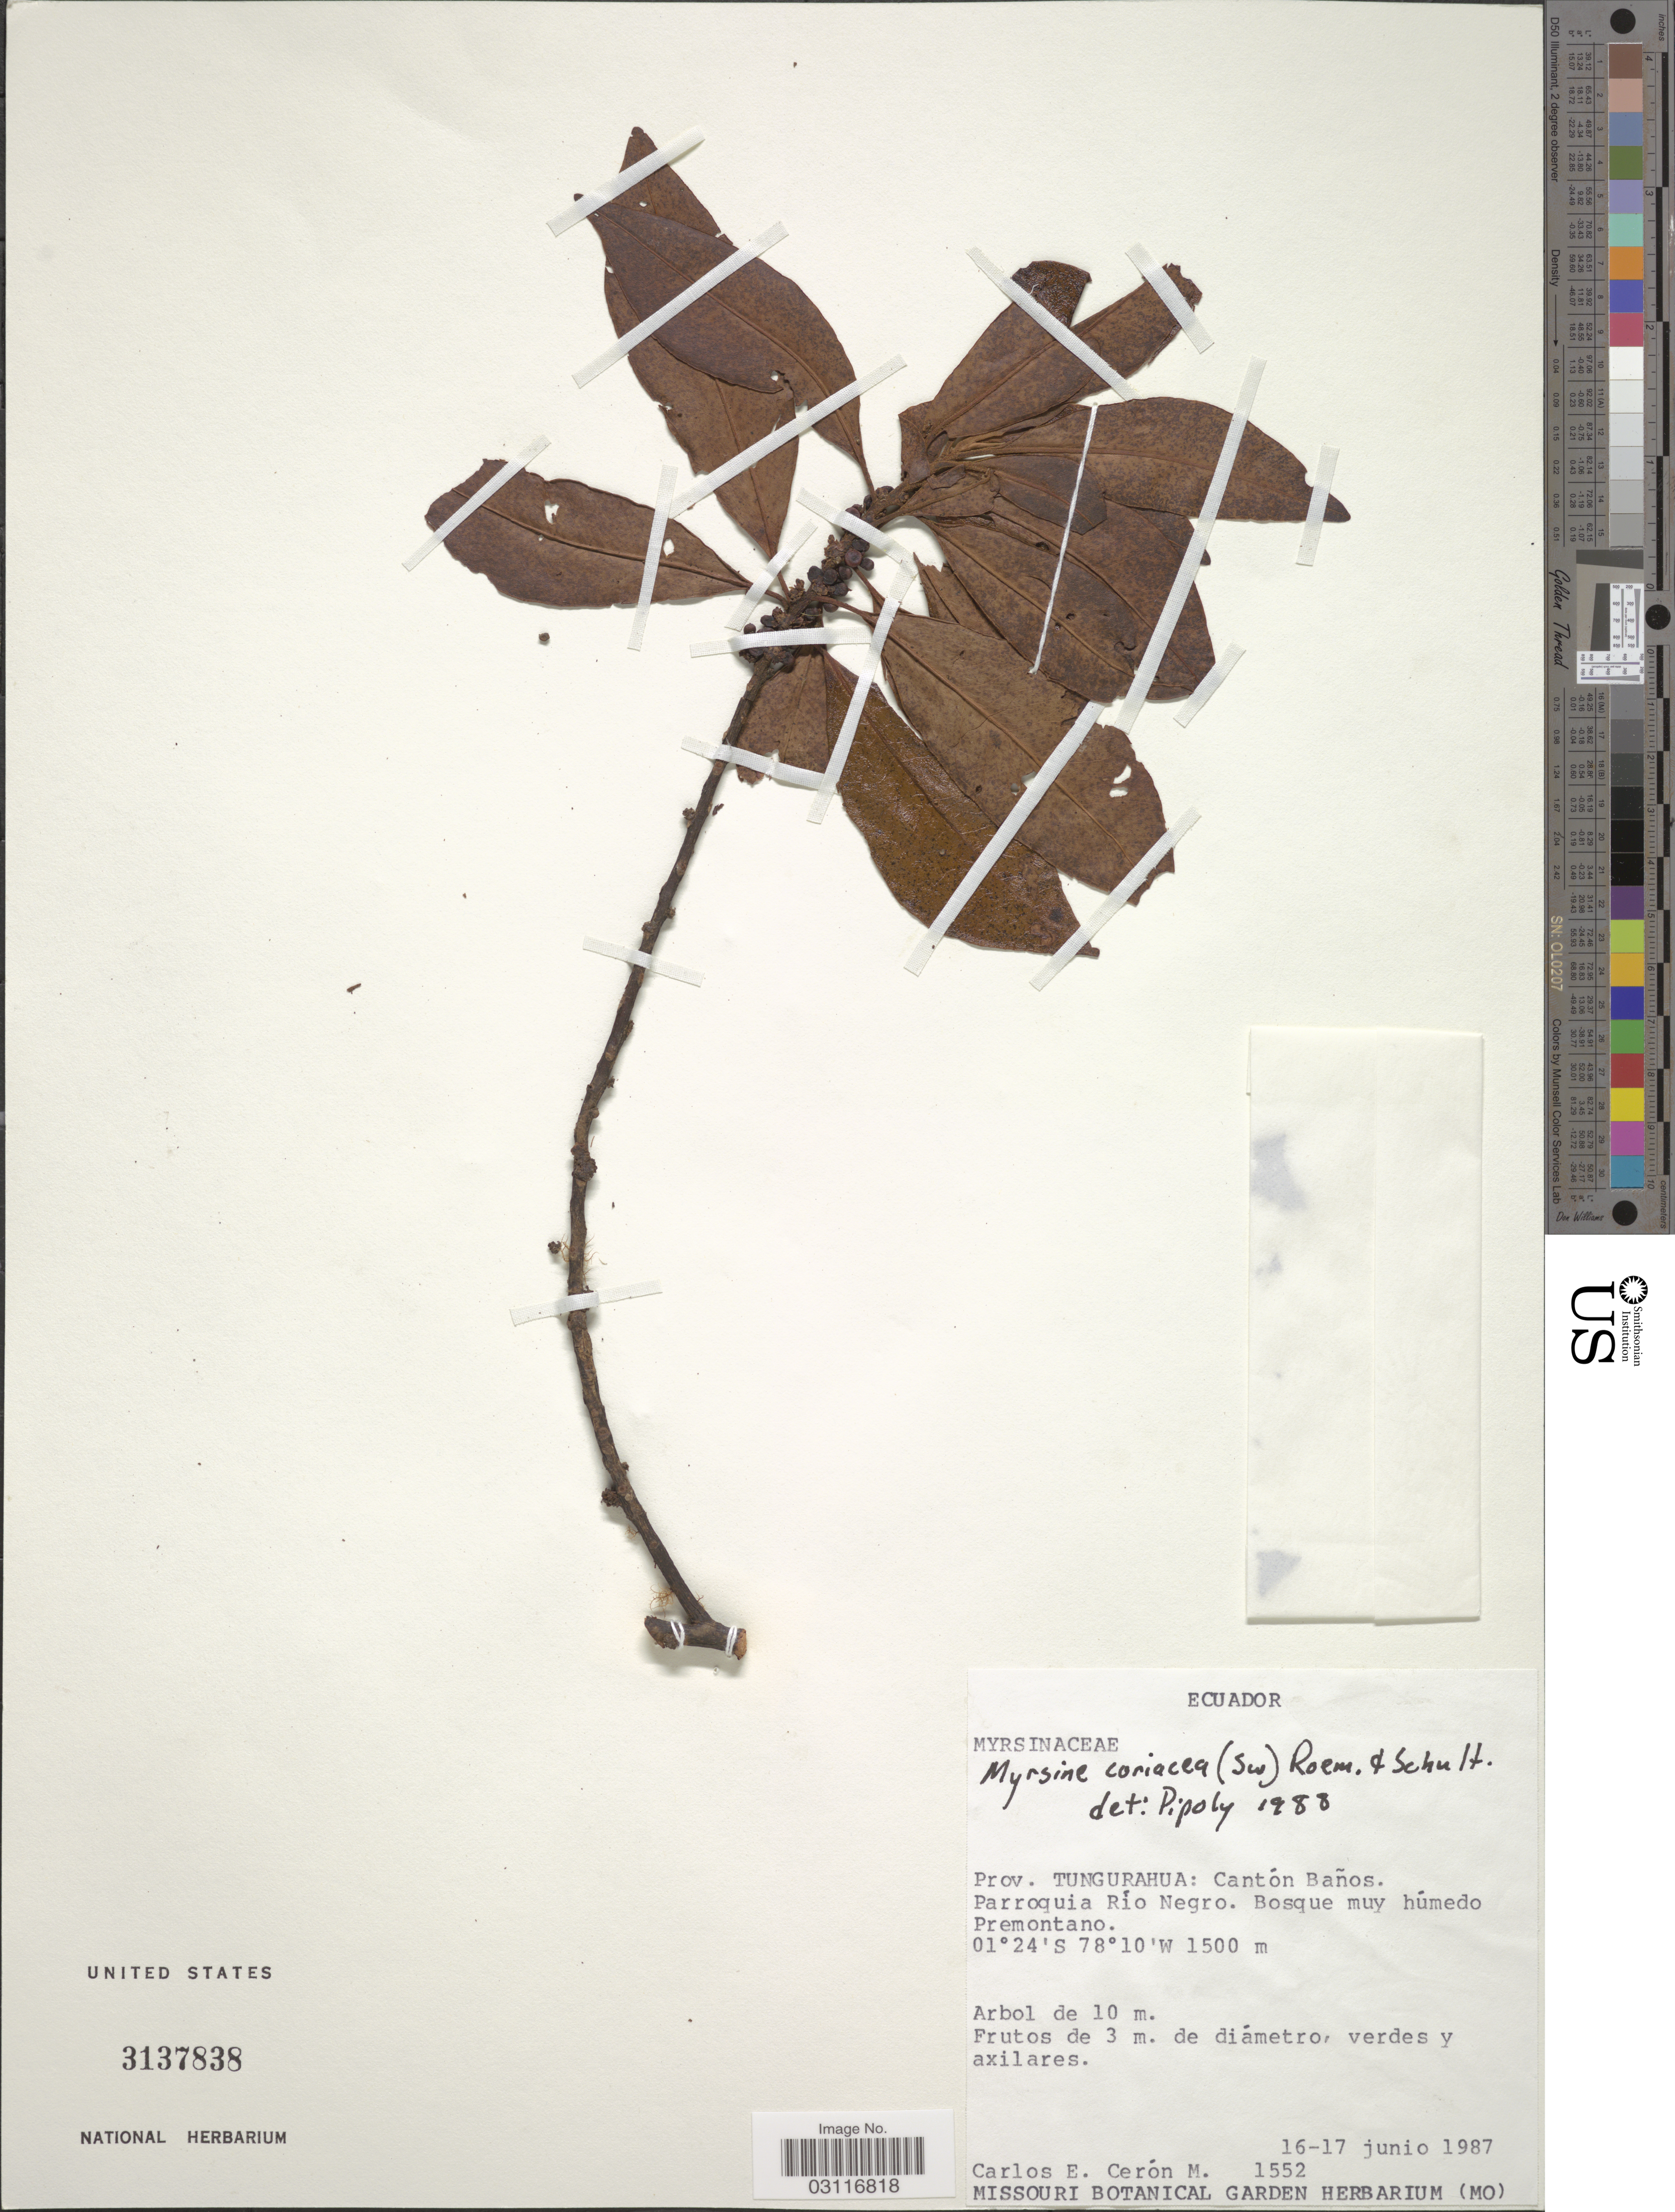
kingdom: Plantae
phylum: Tracheophyta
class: Magnoliopsida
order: Ericales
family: Primulaceae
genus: Myrsine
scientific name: Myrsine coriacea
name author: (Sw.) R. Br. ex Roem. & Schult.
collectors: C. E. Cerón M.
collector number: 1552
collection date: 1987-06-16/1987-06-17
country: Ecuador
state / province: Tungurahua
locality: Cantón Baños. Parroquia Río Negro. Bosque muy húmedo Premontano.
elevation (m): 1500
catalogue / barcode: US 3137838